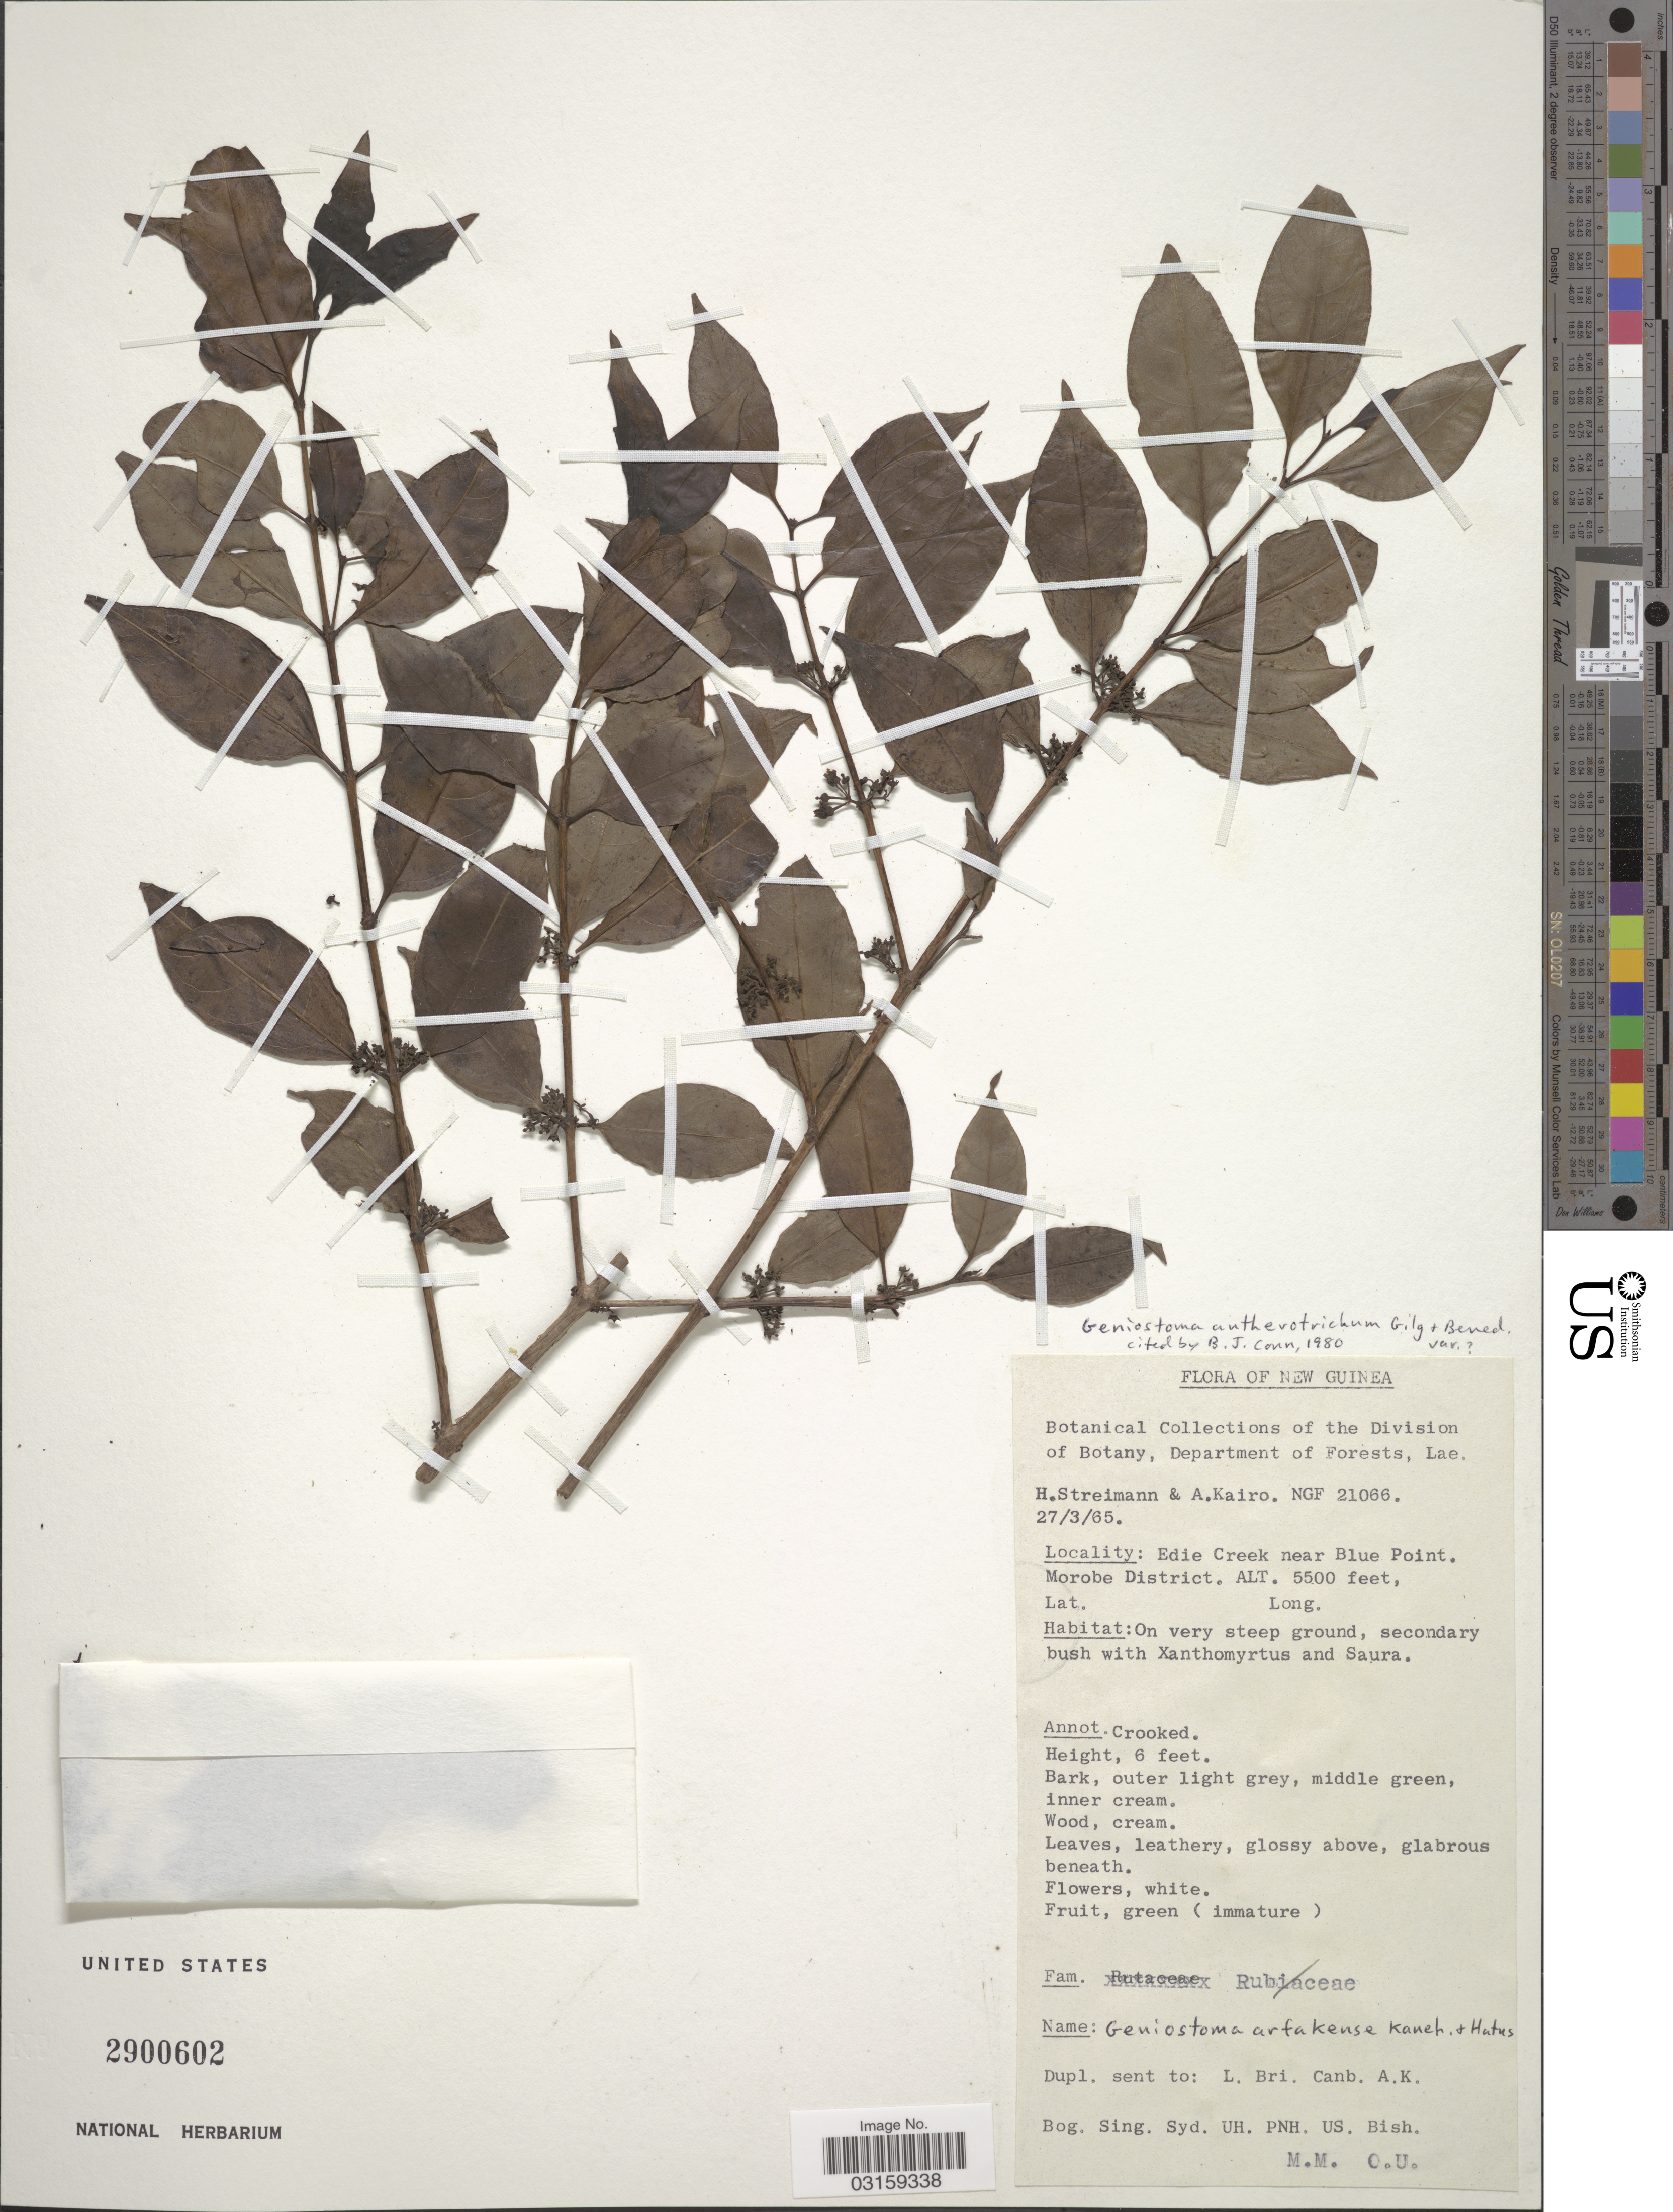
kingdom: Plantae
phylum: Tracheophyta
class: Magnoliopsida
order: Gentianales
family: Loganiaceae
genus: Geniostoma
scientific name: Geniostoma antherotrichum var. antherotrichum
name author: Gilg & Gilg-Ben.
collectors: H. Streimann & A. Kairo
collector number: NGF21066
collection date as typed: Transcribed d/m/y: 27/3/65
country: Papua New Guinea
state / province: Morobe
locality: New Guinea. Edie Creek near Blue Point. Morobe District.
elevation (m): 1676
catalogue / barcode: US 2900602